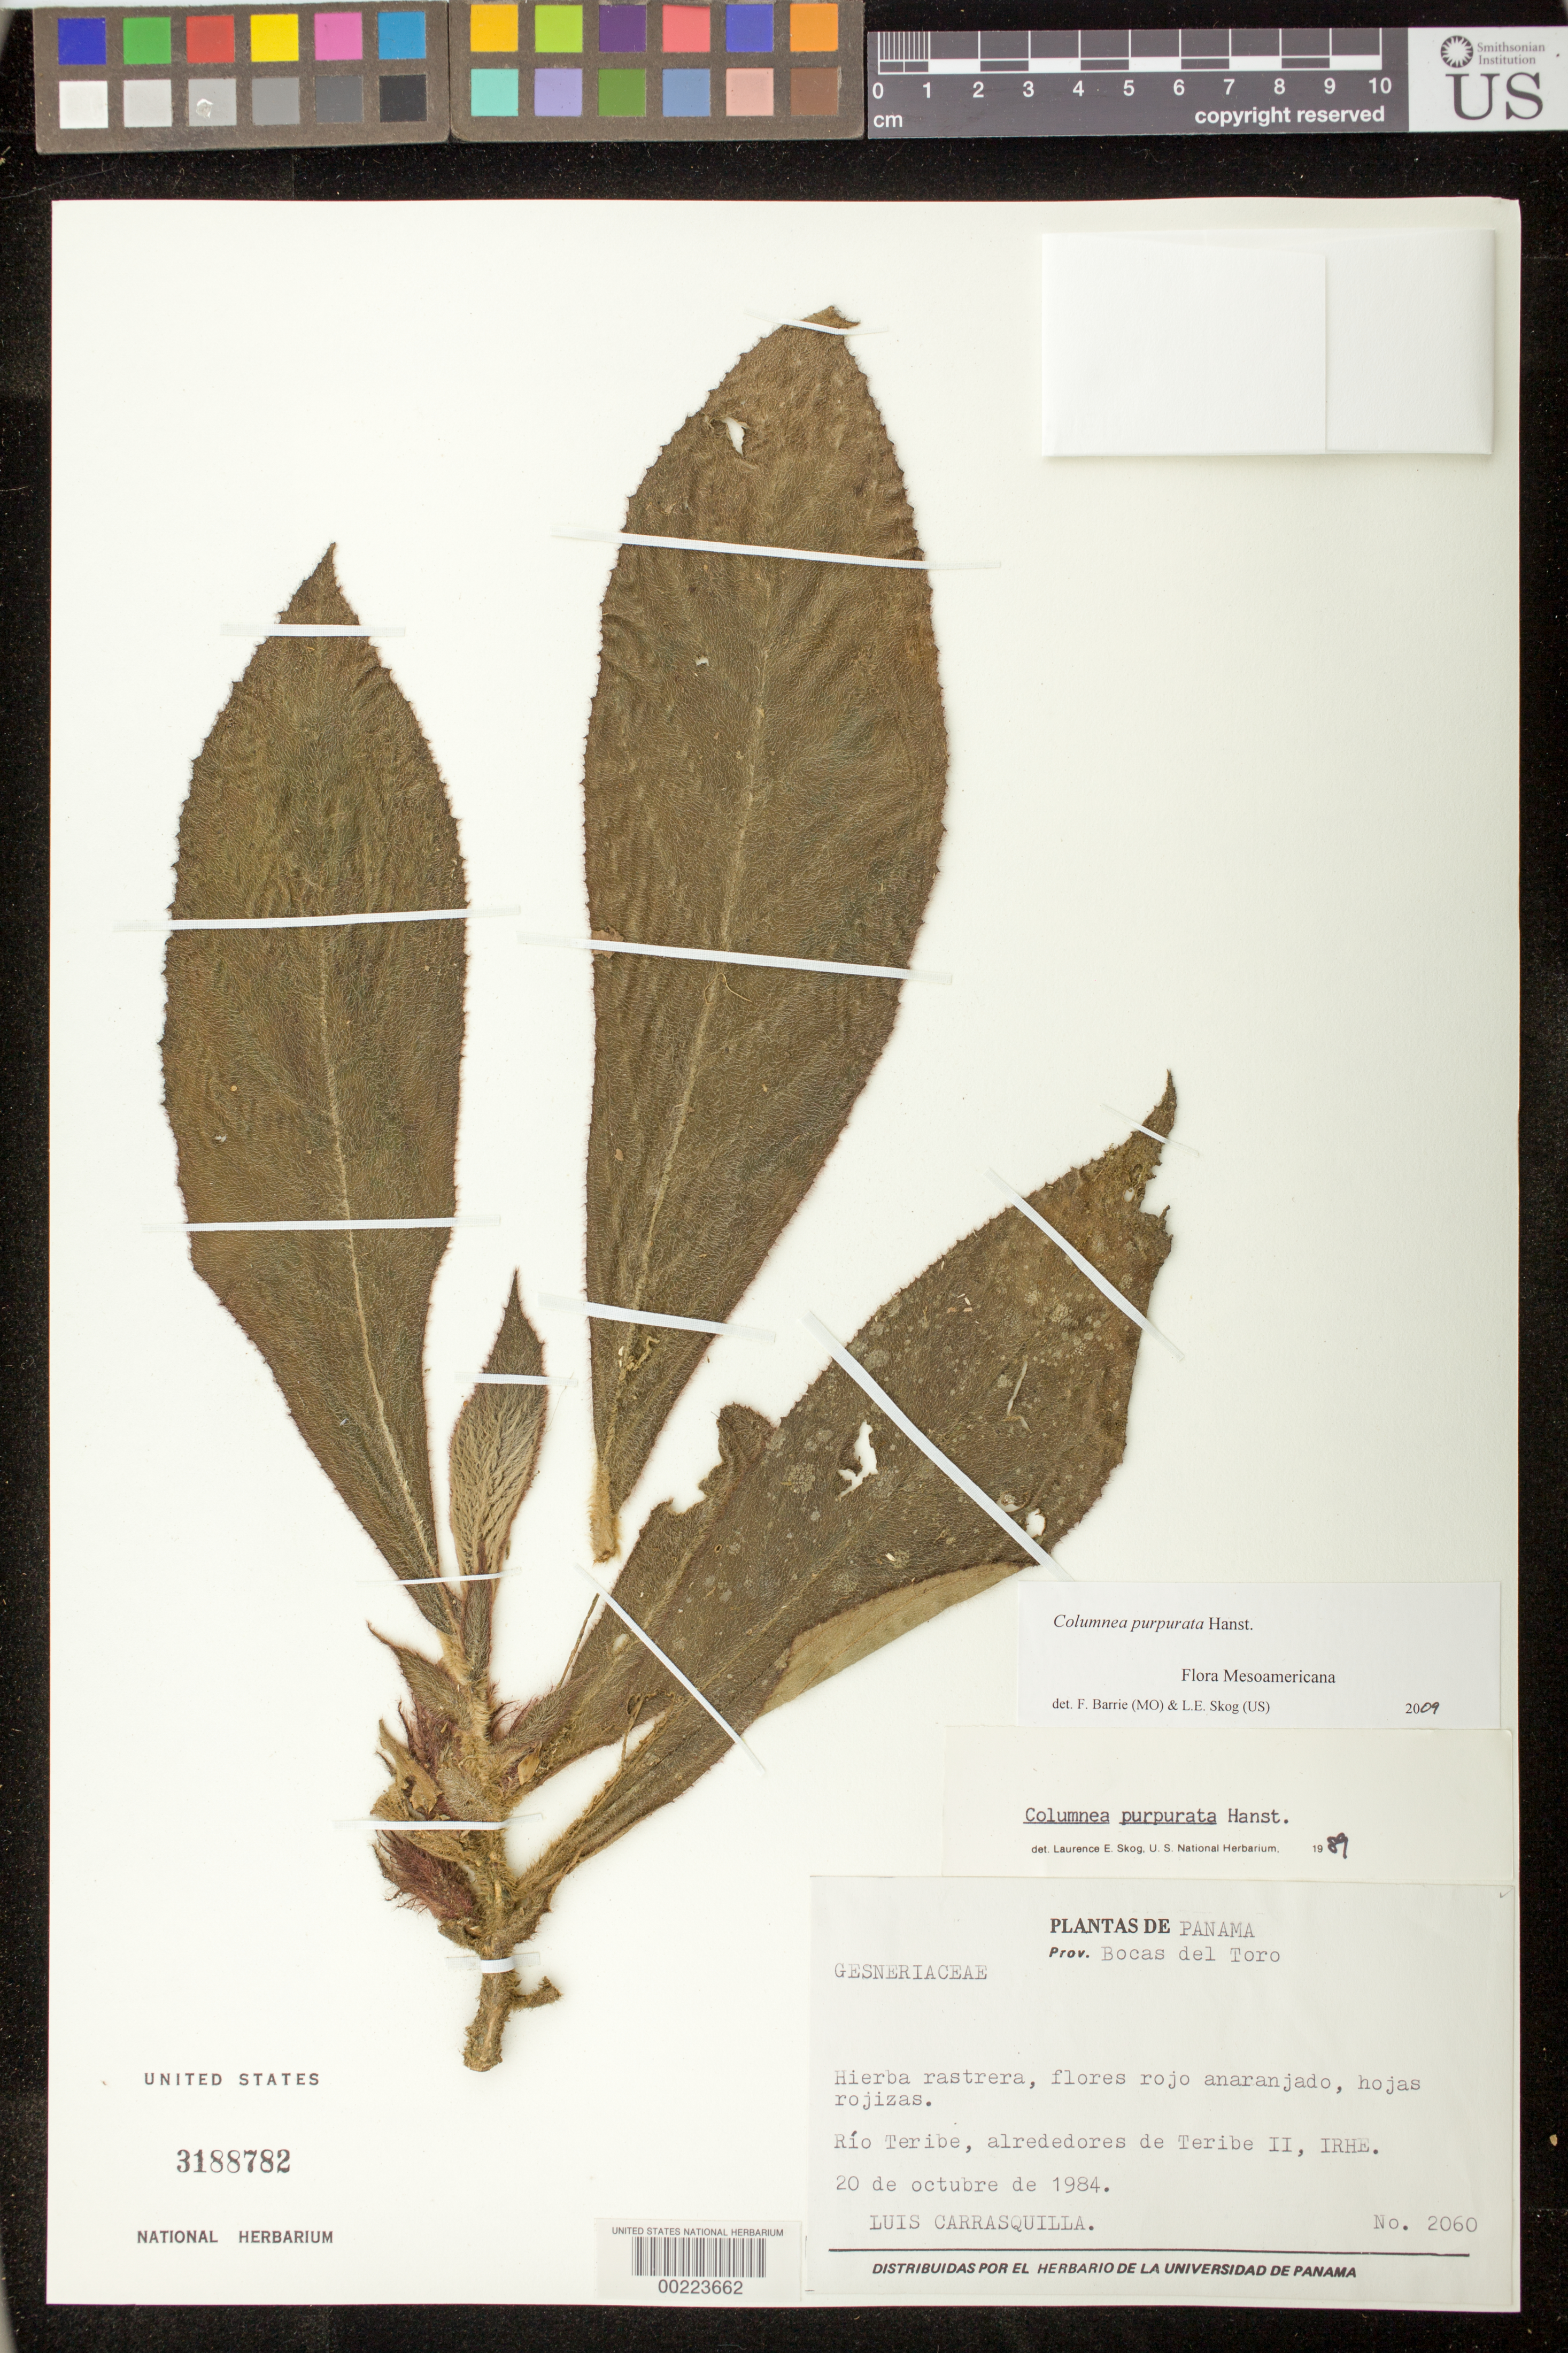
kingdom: Plantae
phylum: Tracheophyta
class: Magnoliopsida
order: Lamiales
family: Gesneriaceae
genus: Columnea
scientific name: Columnea purpurata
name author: Hanst.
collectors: L. Carrasquilla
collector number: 2060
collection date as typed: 20 Oct 1984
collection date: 1984-10-20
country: Panama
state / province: Bocas del Toro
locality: Rio Teribe, vicinity of Teribe II, IRHE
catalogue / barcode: US 3188782